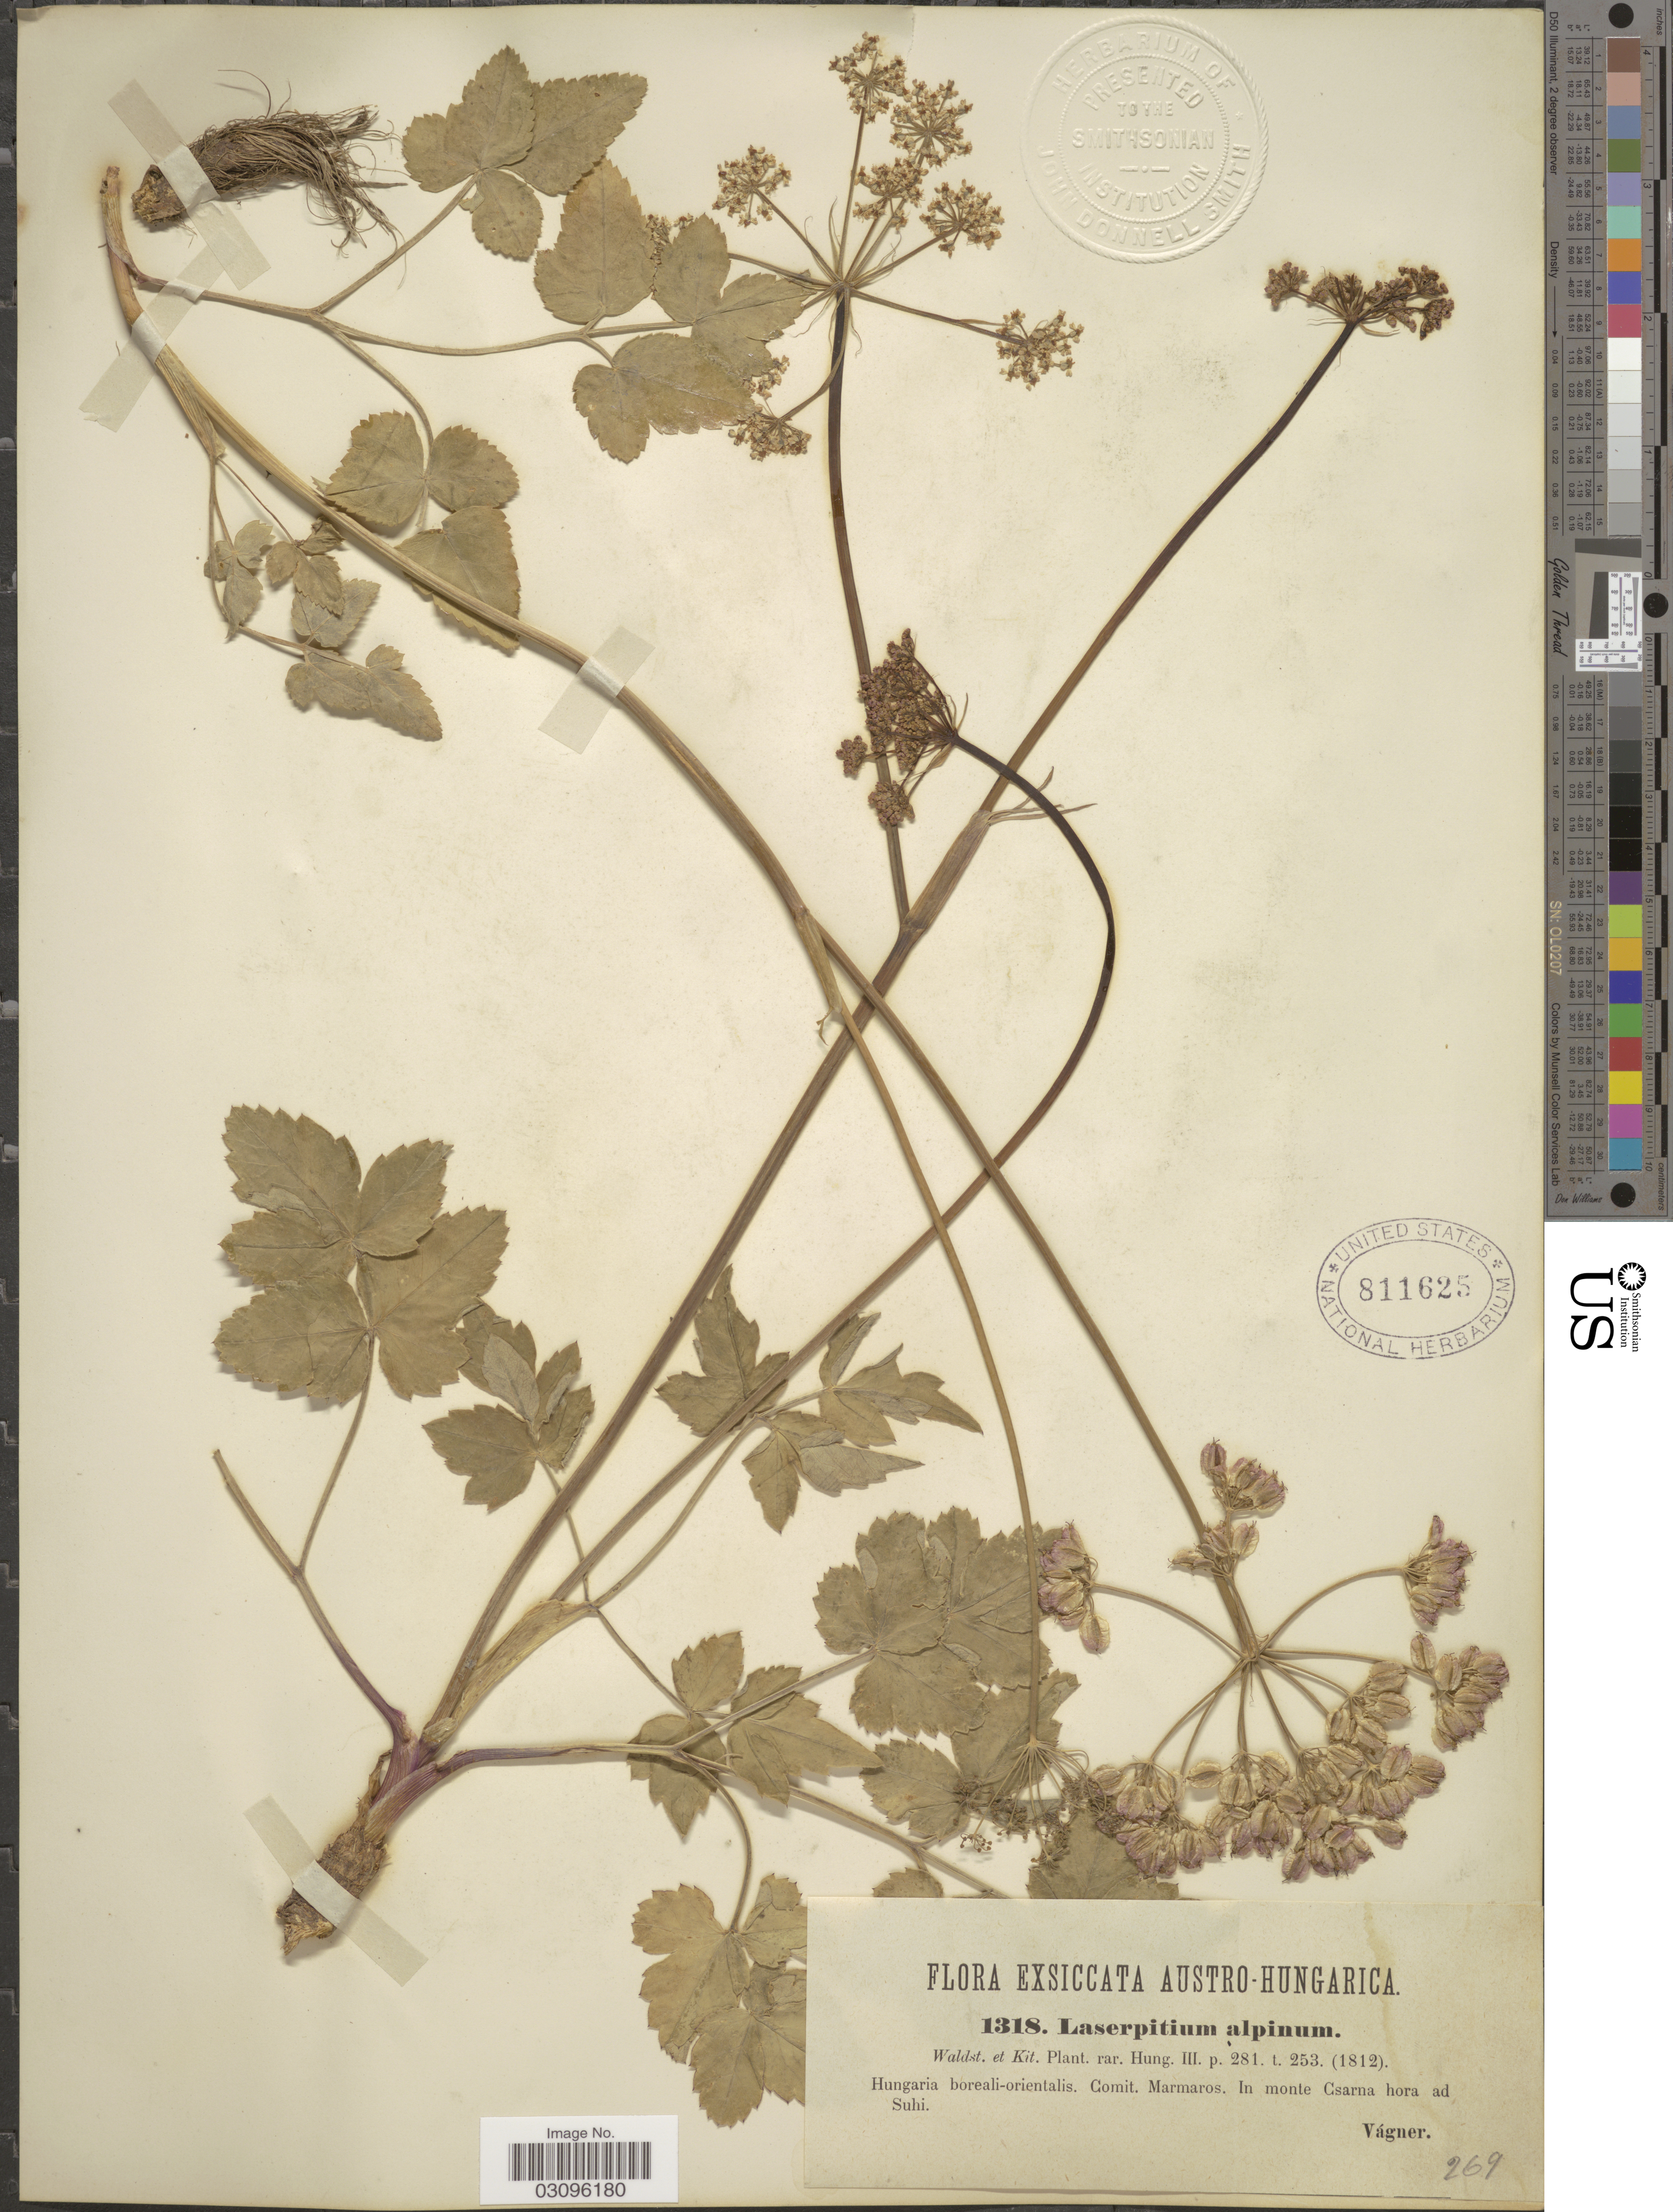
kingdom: Plantae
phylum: Tracheophyta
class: Magnoliopsida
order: Apiales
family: Apiaceae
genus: Laserpitium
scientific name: Laserpitium alpinum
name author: Waldst. & Kit.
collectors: Vágner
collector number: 1318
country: Hungary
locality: Austro-Hungarica. Hungaria boreali-orientalis. Comit. Marmaros. In monte Csarna hora ad Suhi.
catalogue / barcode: US 811625